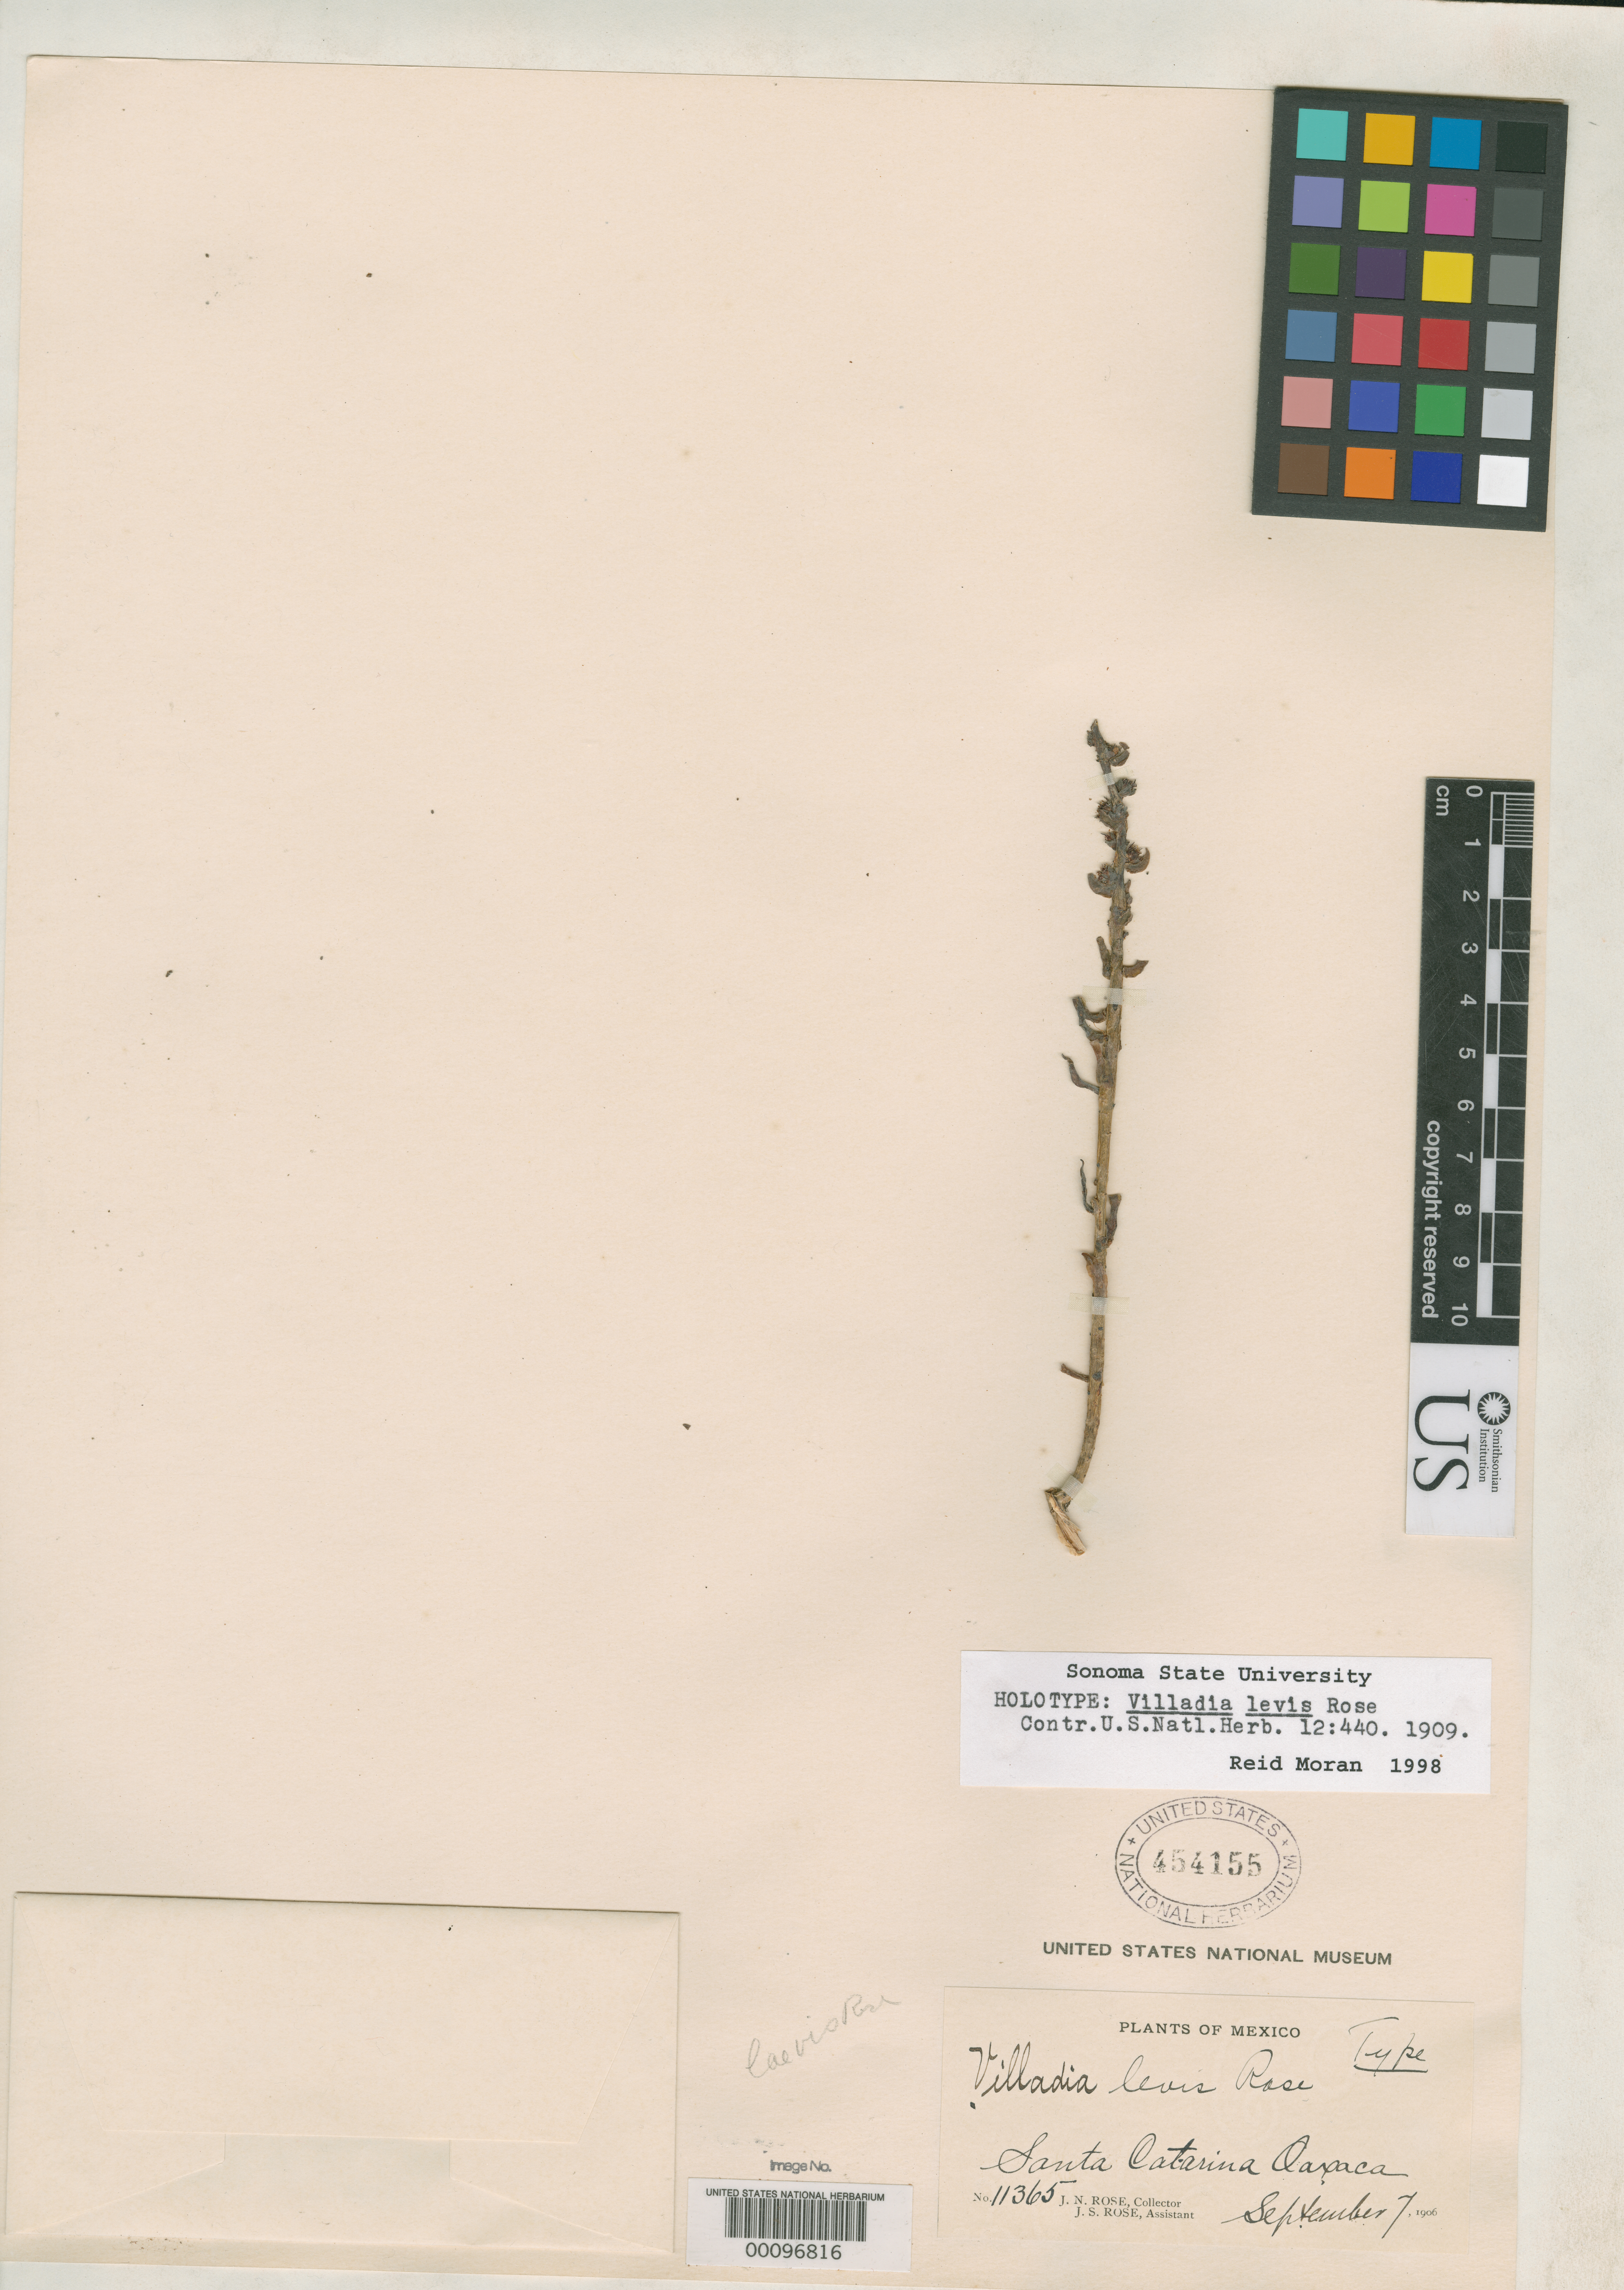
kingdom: Plantae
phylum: Tracheophyta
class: Magnoliopsida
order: Saxifragales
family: Crassulaceae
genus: Villadia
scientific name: Villadia levis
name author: Rose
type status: Syntype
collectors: J. N. Rose & J. S. Rose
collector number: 11365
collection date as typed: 07 Sep 1906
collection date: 1906-09-07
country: Mexico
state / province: Oaxaca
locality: Santa Catarina, Oaxaca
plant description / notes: Specimen annotated as "Type" (by Rose?); annotated by R. Moran (1998) as "holotype" but protologue does not explicitly designated a (holo) type and taxon apparently described from several elements, at least in part from cultivated plants. Protologue, "Collected by J.N. Rose near Santa Catarina, Oaxaca, September 7, 1906, (no. 11365) and flowered in Washington in 1908 and 1909".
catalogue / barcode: US 454155